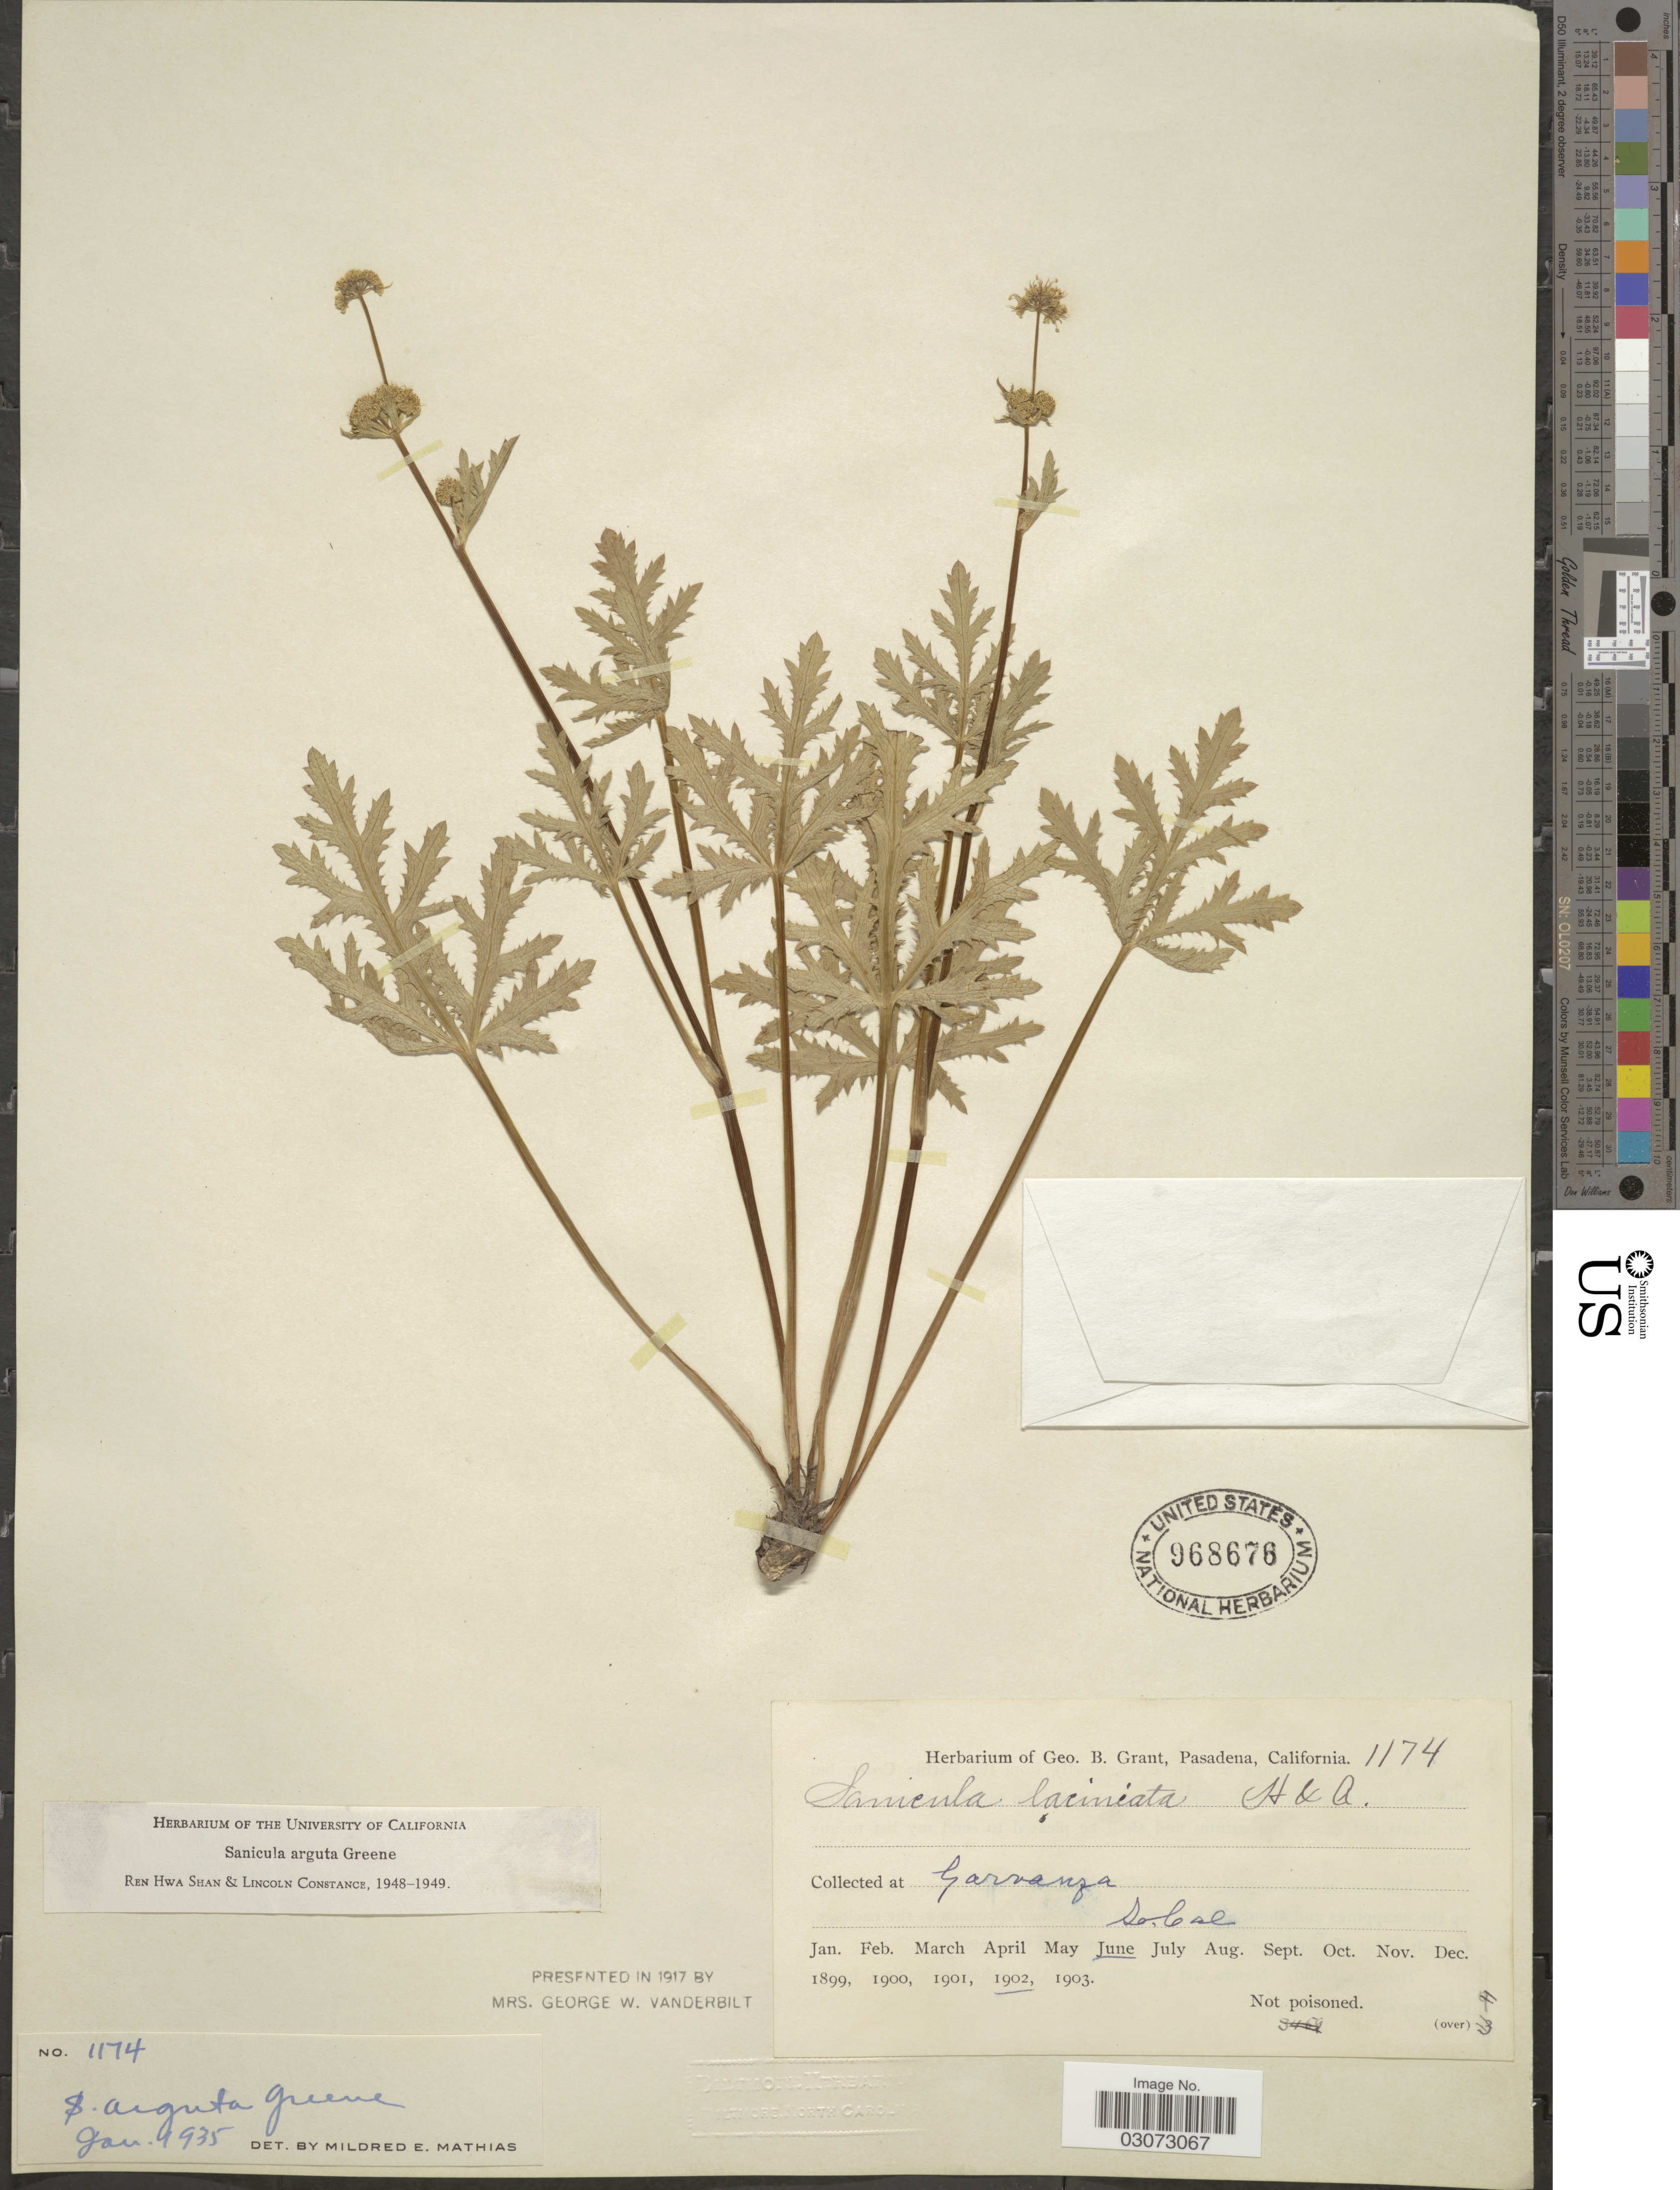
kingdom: Plantae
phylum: Tracheophyta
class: Magnoliopsida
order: Apiales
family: Apiaceae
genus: Sanicula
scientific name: Sanicula arguta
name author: Greene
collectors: ex herb. Geo. B. Grant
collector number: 1174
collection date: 1902-06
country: United States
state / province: California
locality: Garvanza. So. Cal.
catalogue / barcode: US 968676